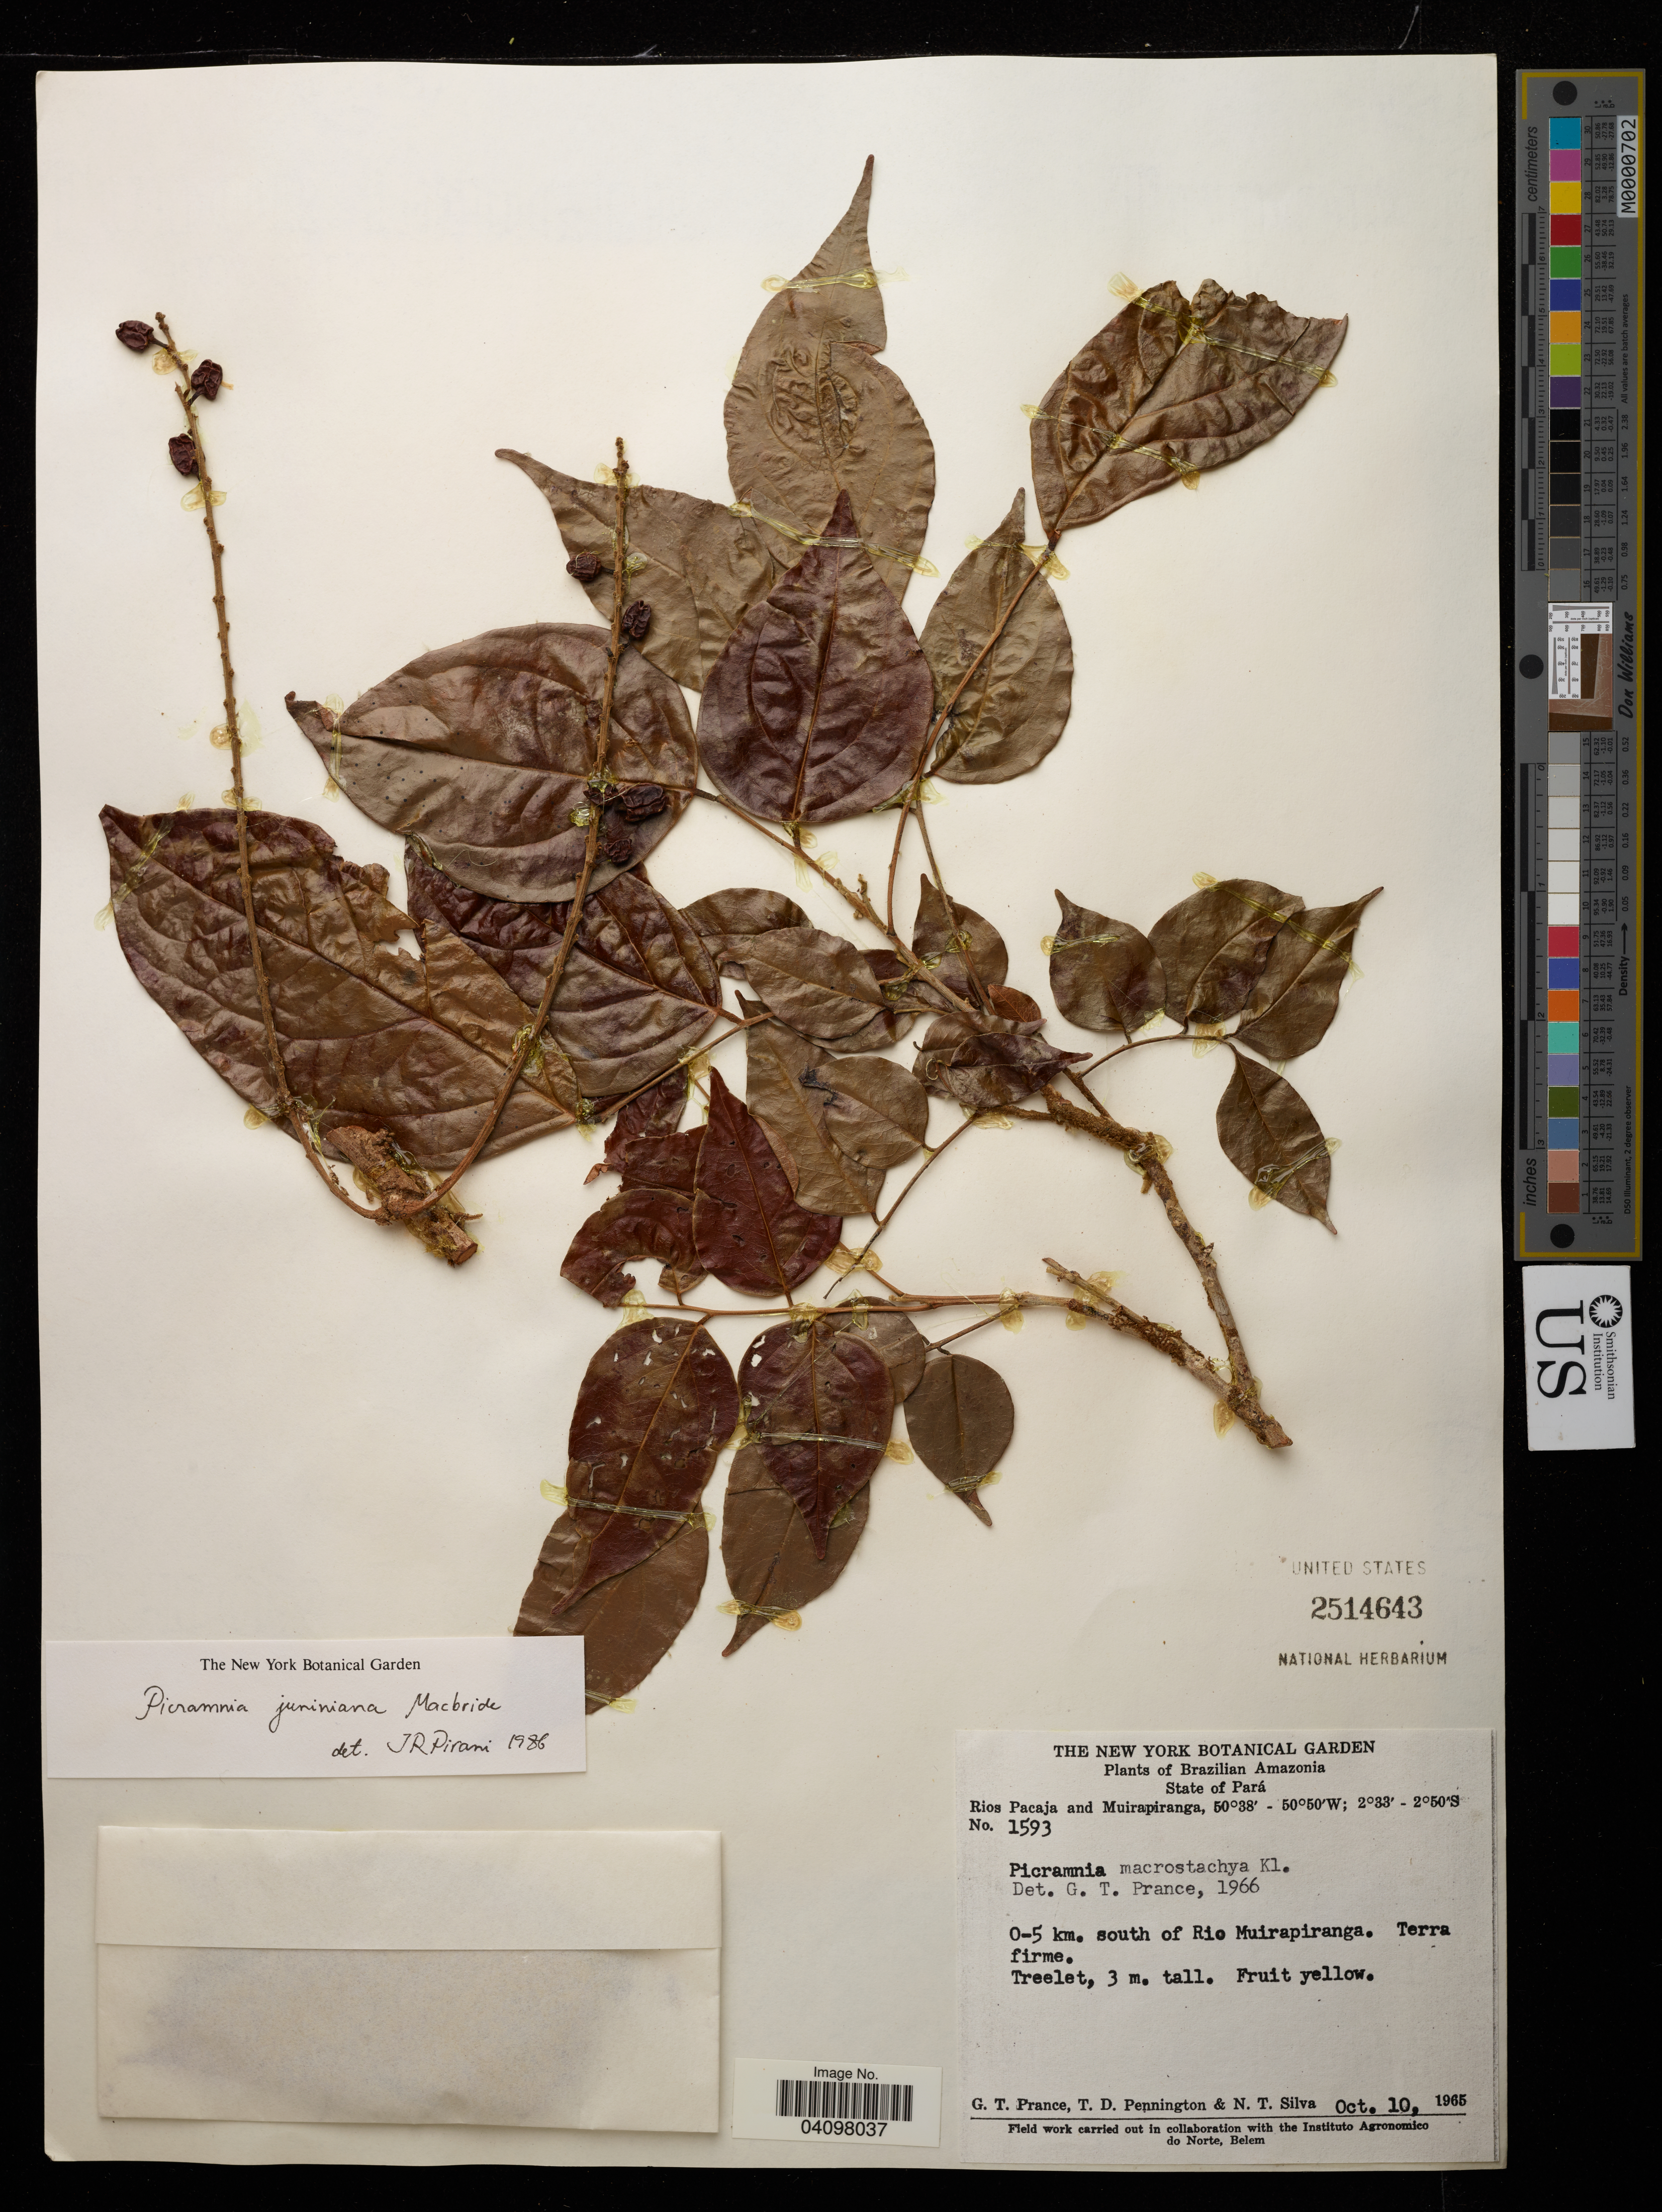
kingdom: Plantae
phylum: Tracheophyta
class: Magnoliopsida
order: Picramniales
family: Picramniaceae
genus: Picramnia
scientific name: Picramnia juniniana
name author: J.F. Macbr.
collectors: G. T. Prance, T. D. Pennington & N. Silva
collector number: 1593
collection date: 1965-10-10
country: Brazil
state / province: Pará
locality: Brazilian Amazonia. Rios Pacaja and Muirapiranga. 0-5 km. south of Rio Muirapiranga.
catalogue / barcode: US 2514643